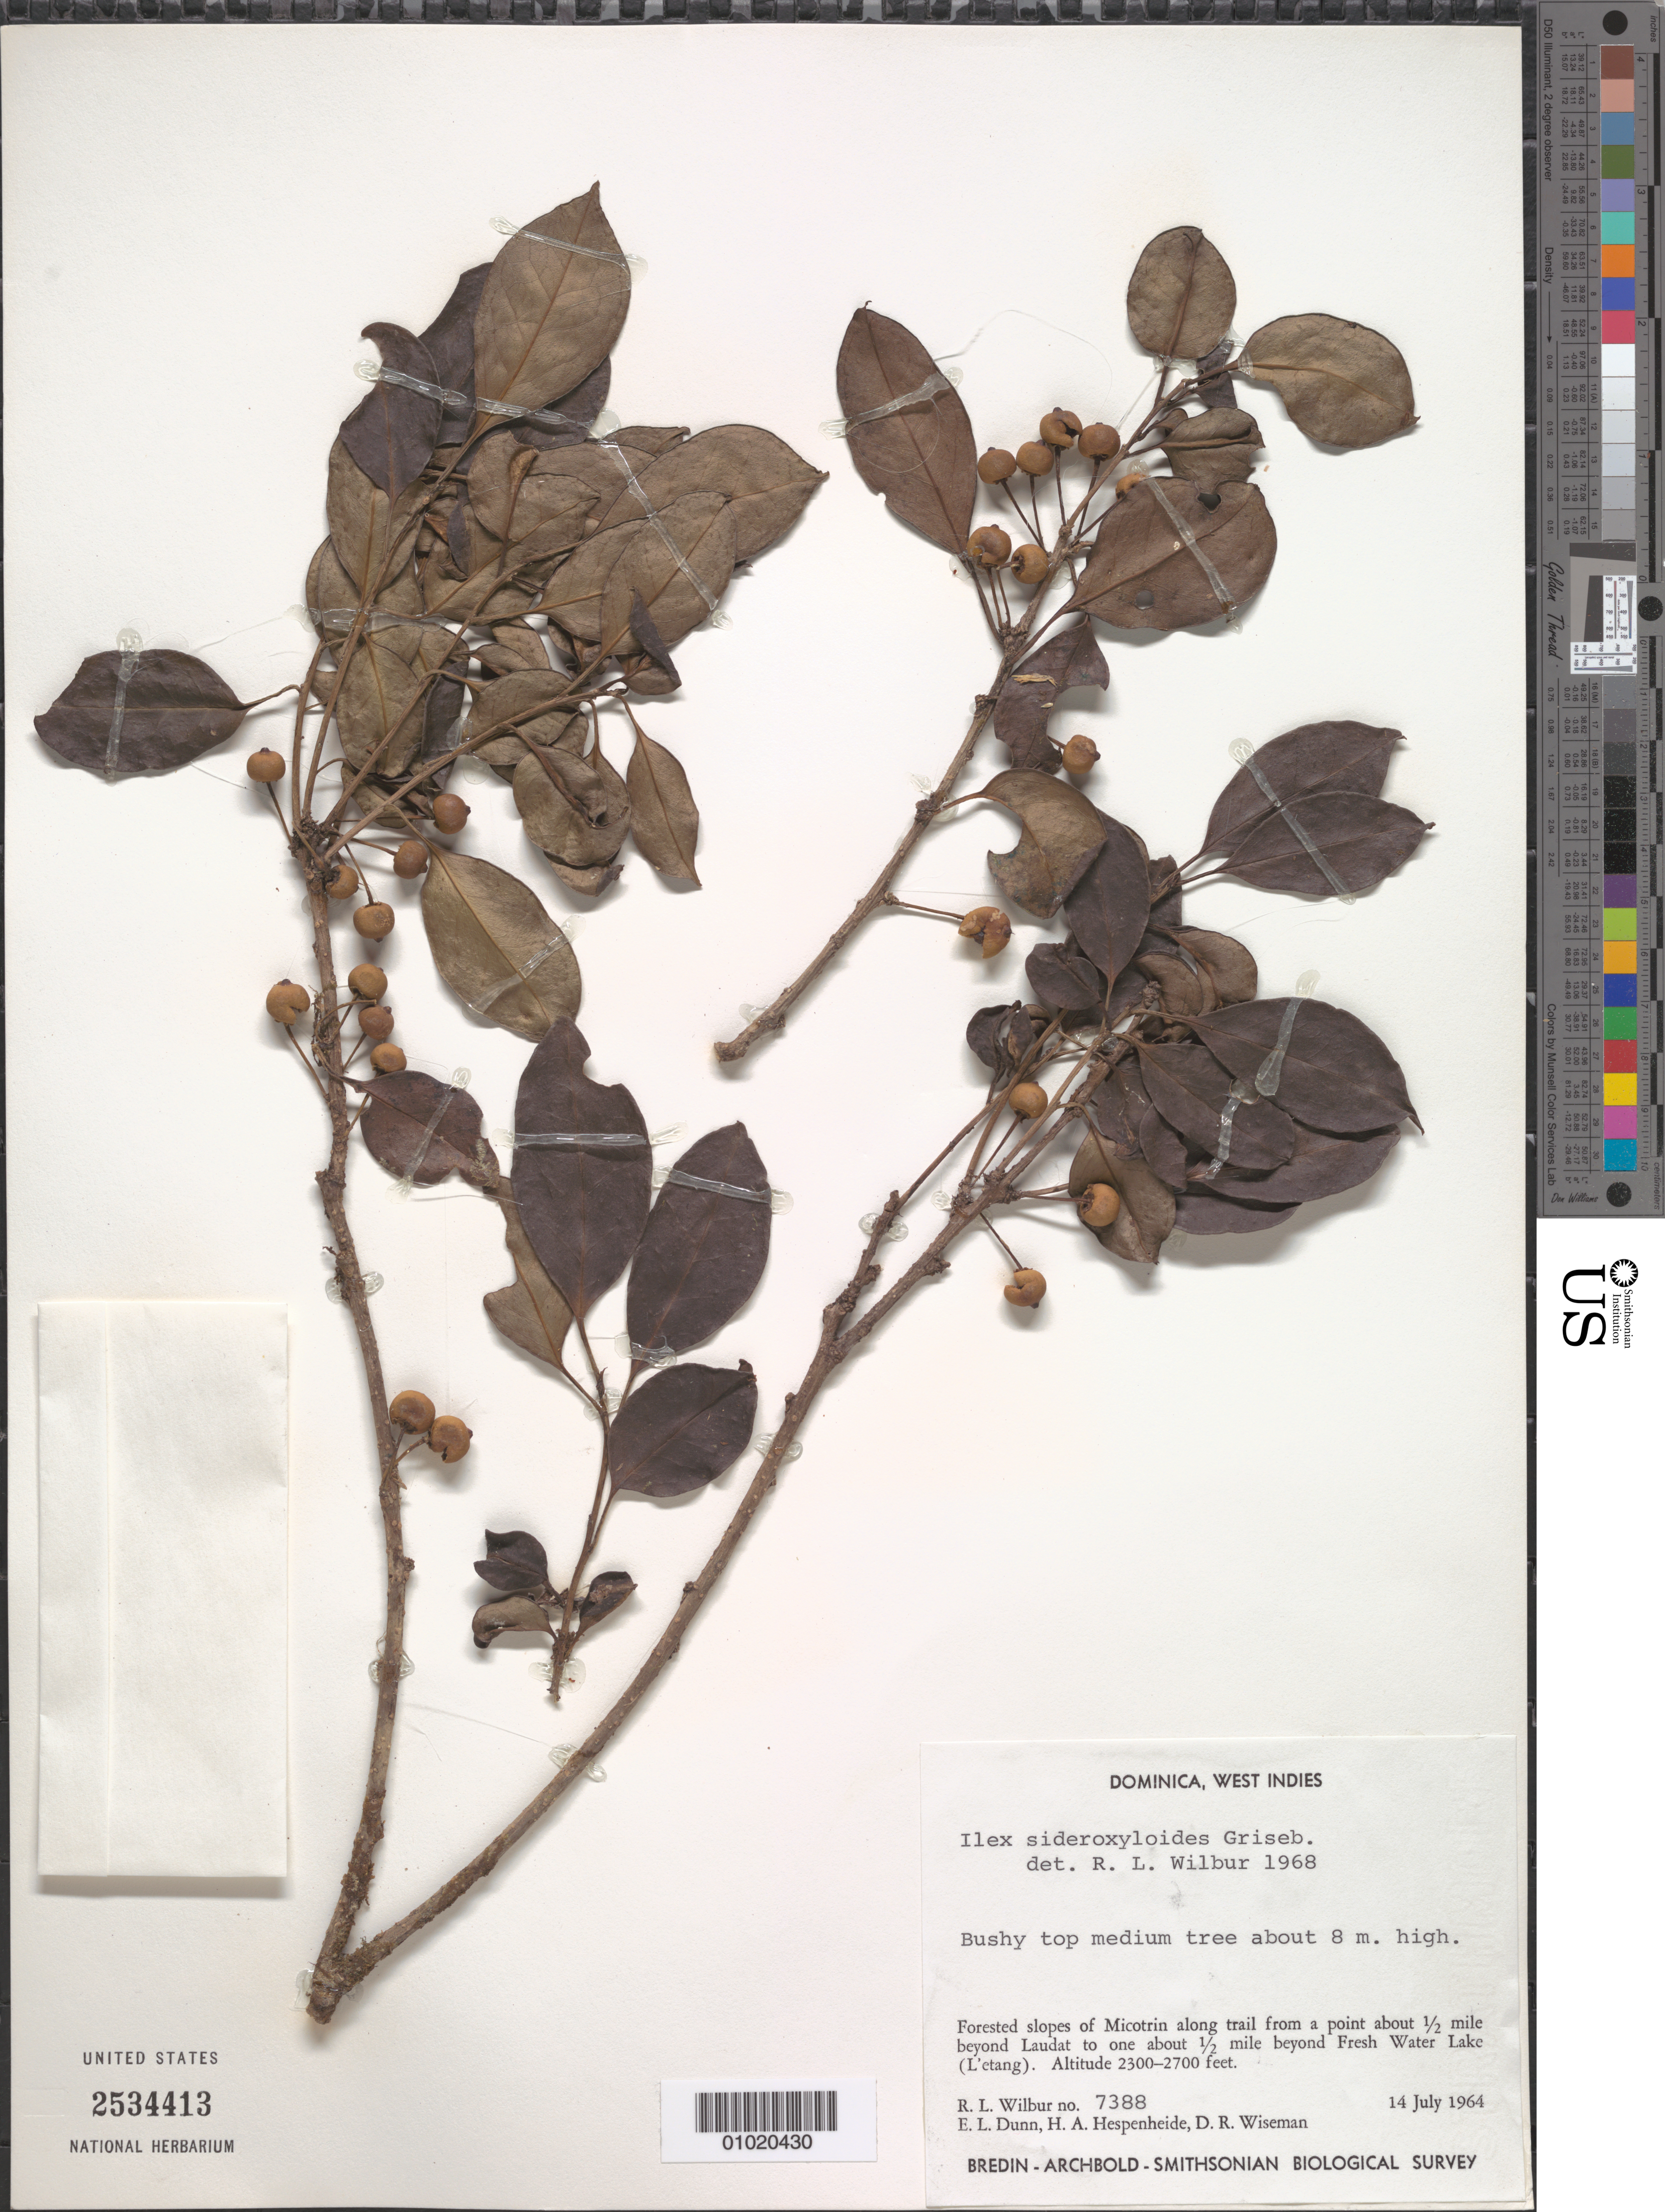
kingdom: Plantae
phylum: Tracheophyta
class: Magnoliopsida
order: Aquifoliales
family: Aquifoliaceae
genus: Ilex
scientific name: Ilex sideroxyloides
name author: (Sw.) Griseb.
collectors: R. L. Wilbur, E. Dunn, H. A. Hespenheide & D. R. Wiseman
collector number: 7388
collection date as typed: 14 Jul 1964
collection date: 1964-07-14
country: Dominica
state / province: St. George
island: Dominica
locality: Forested slopes of Micotrin along trail from a point about 1/2 miles beyond Laudat to about 1/2 mile beyond Fresh Water Lake (L'etang).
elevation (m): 701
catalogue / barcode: US 2534413